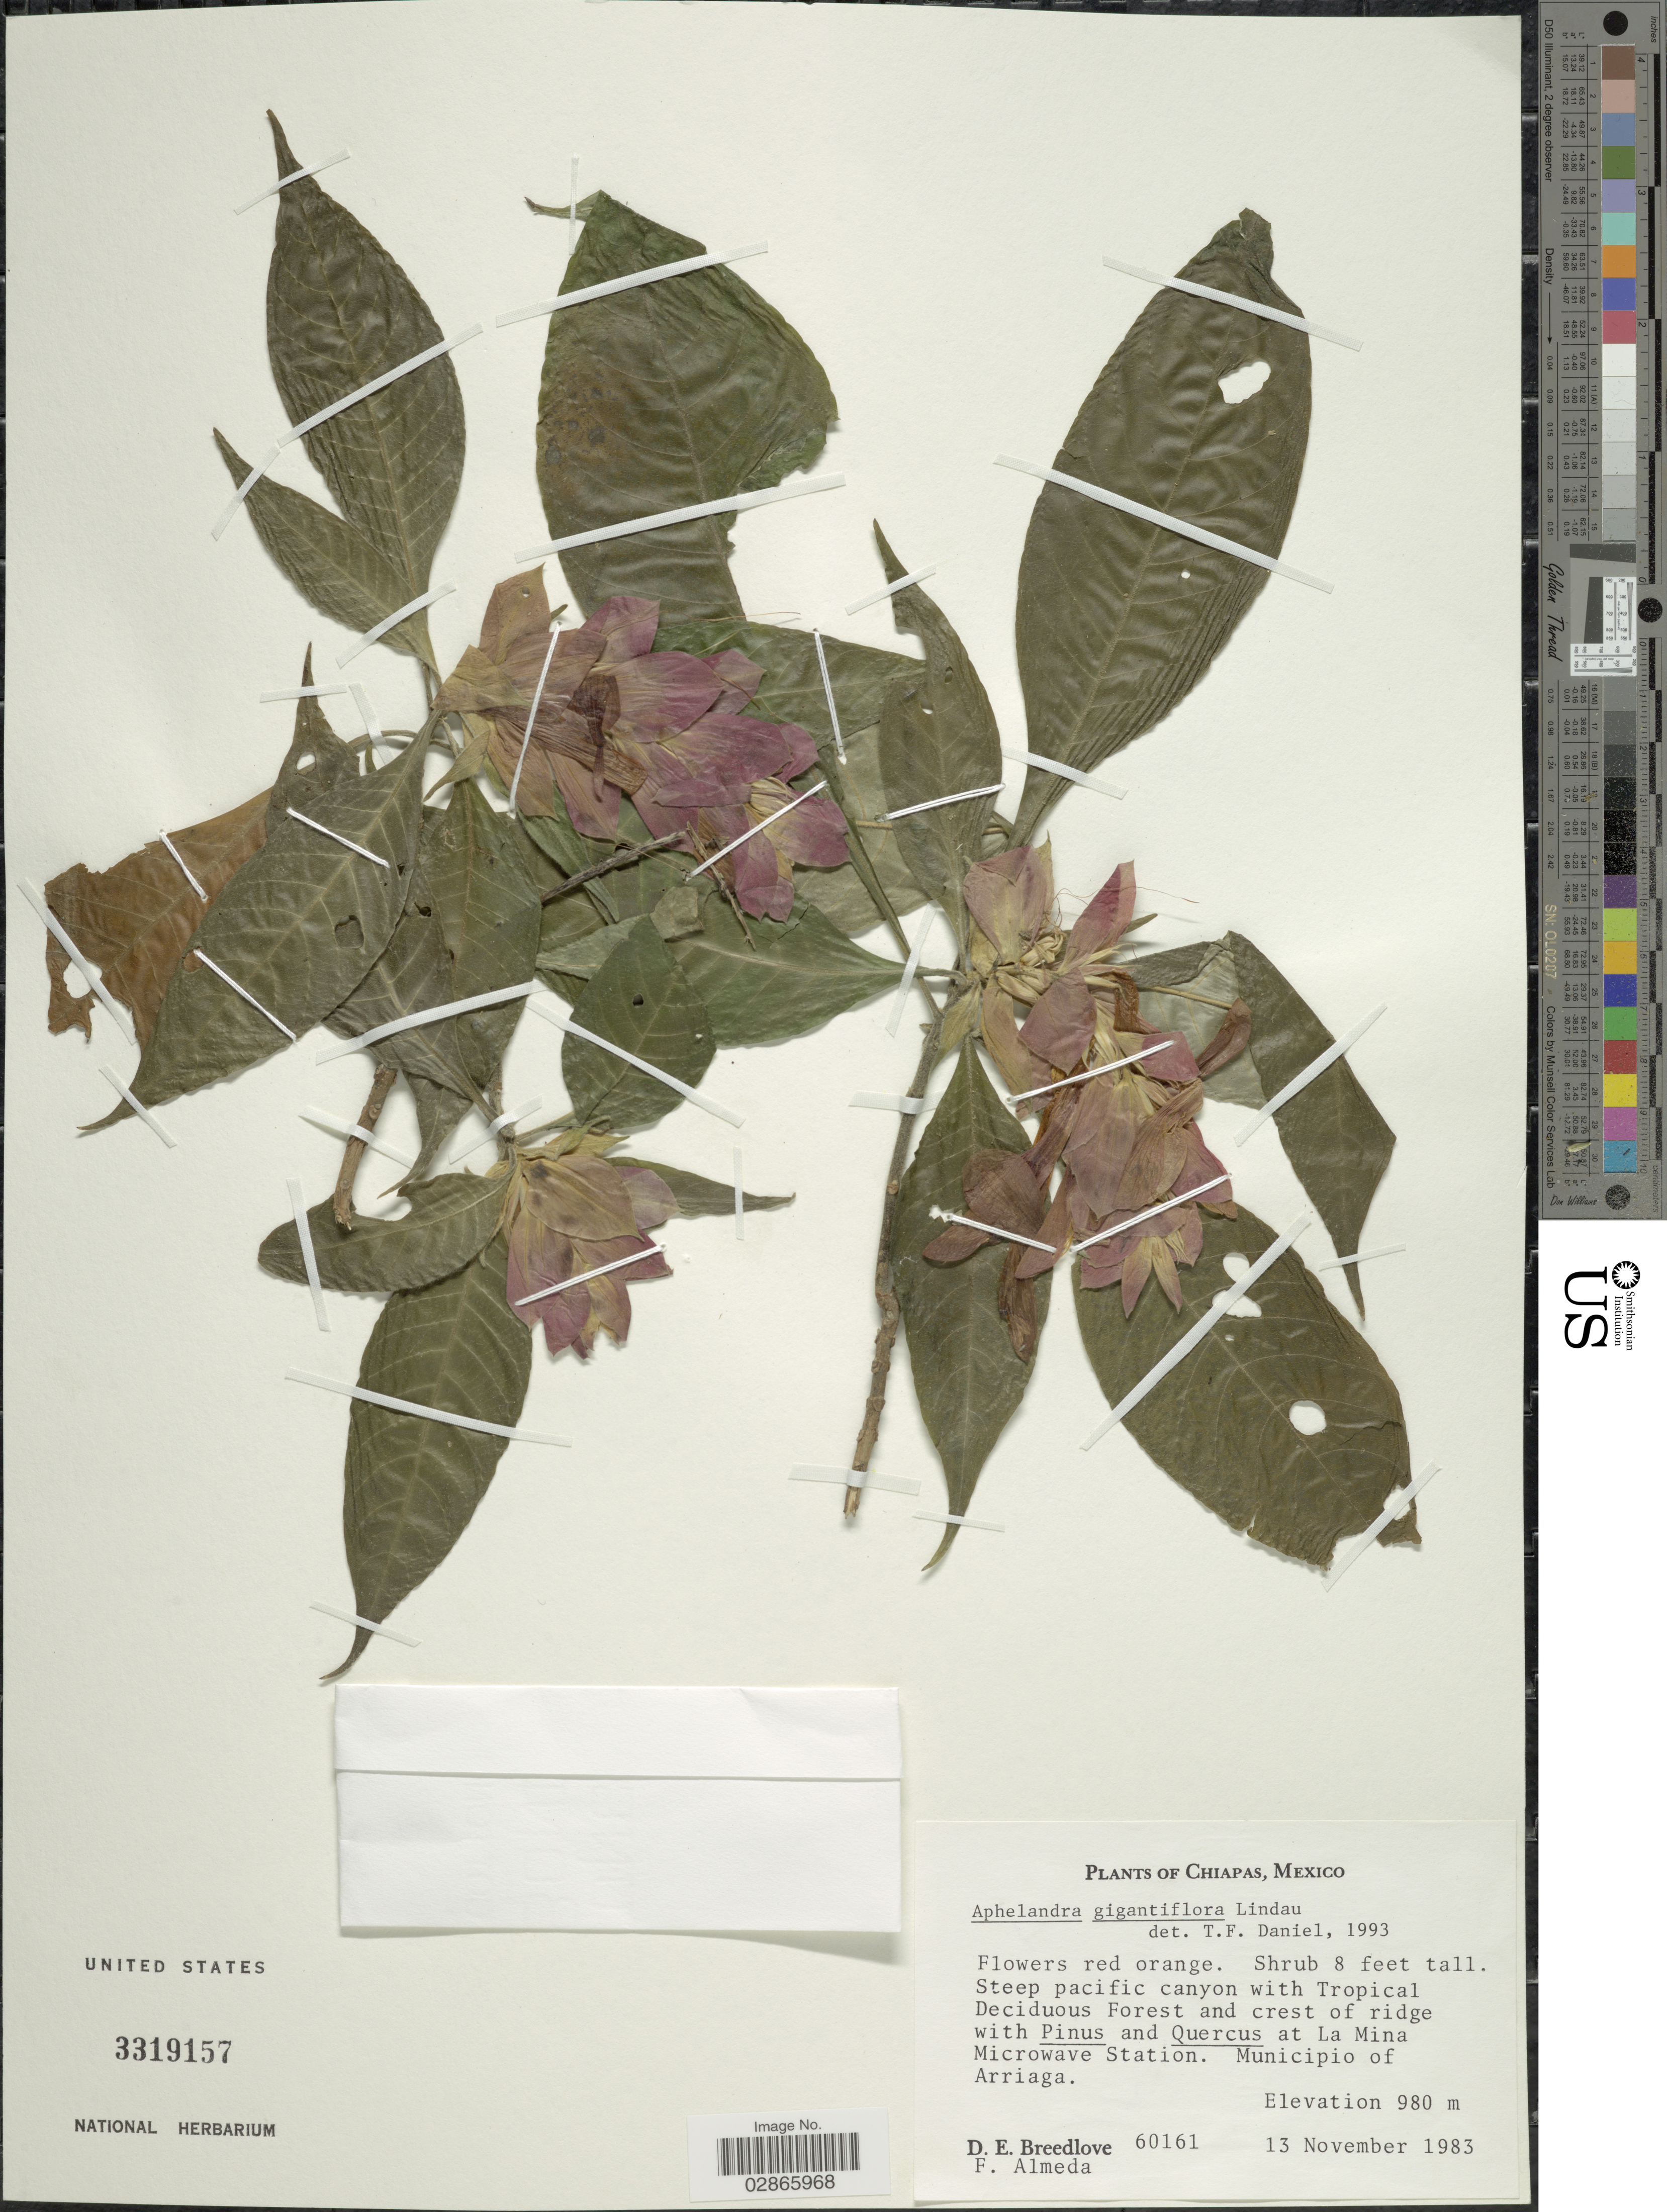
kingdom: Plantae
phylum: Tracheophyta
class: Magnoliopsida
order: Lamiales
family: Acanthaceae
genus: Aphelandra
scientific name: Aphelandra gigantiflora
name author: Lindau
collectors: D. E. Breedlove & F. Almeda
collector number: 60161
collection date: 1983-11-13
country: Mexico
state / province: Chiapas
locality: At La Mina Microwave Station. Municipio of Arriaga.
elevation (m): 980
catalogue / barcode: US 3319157